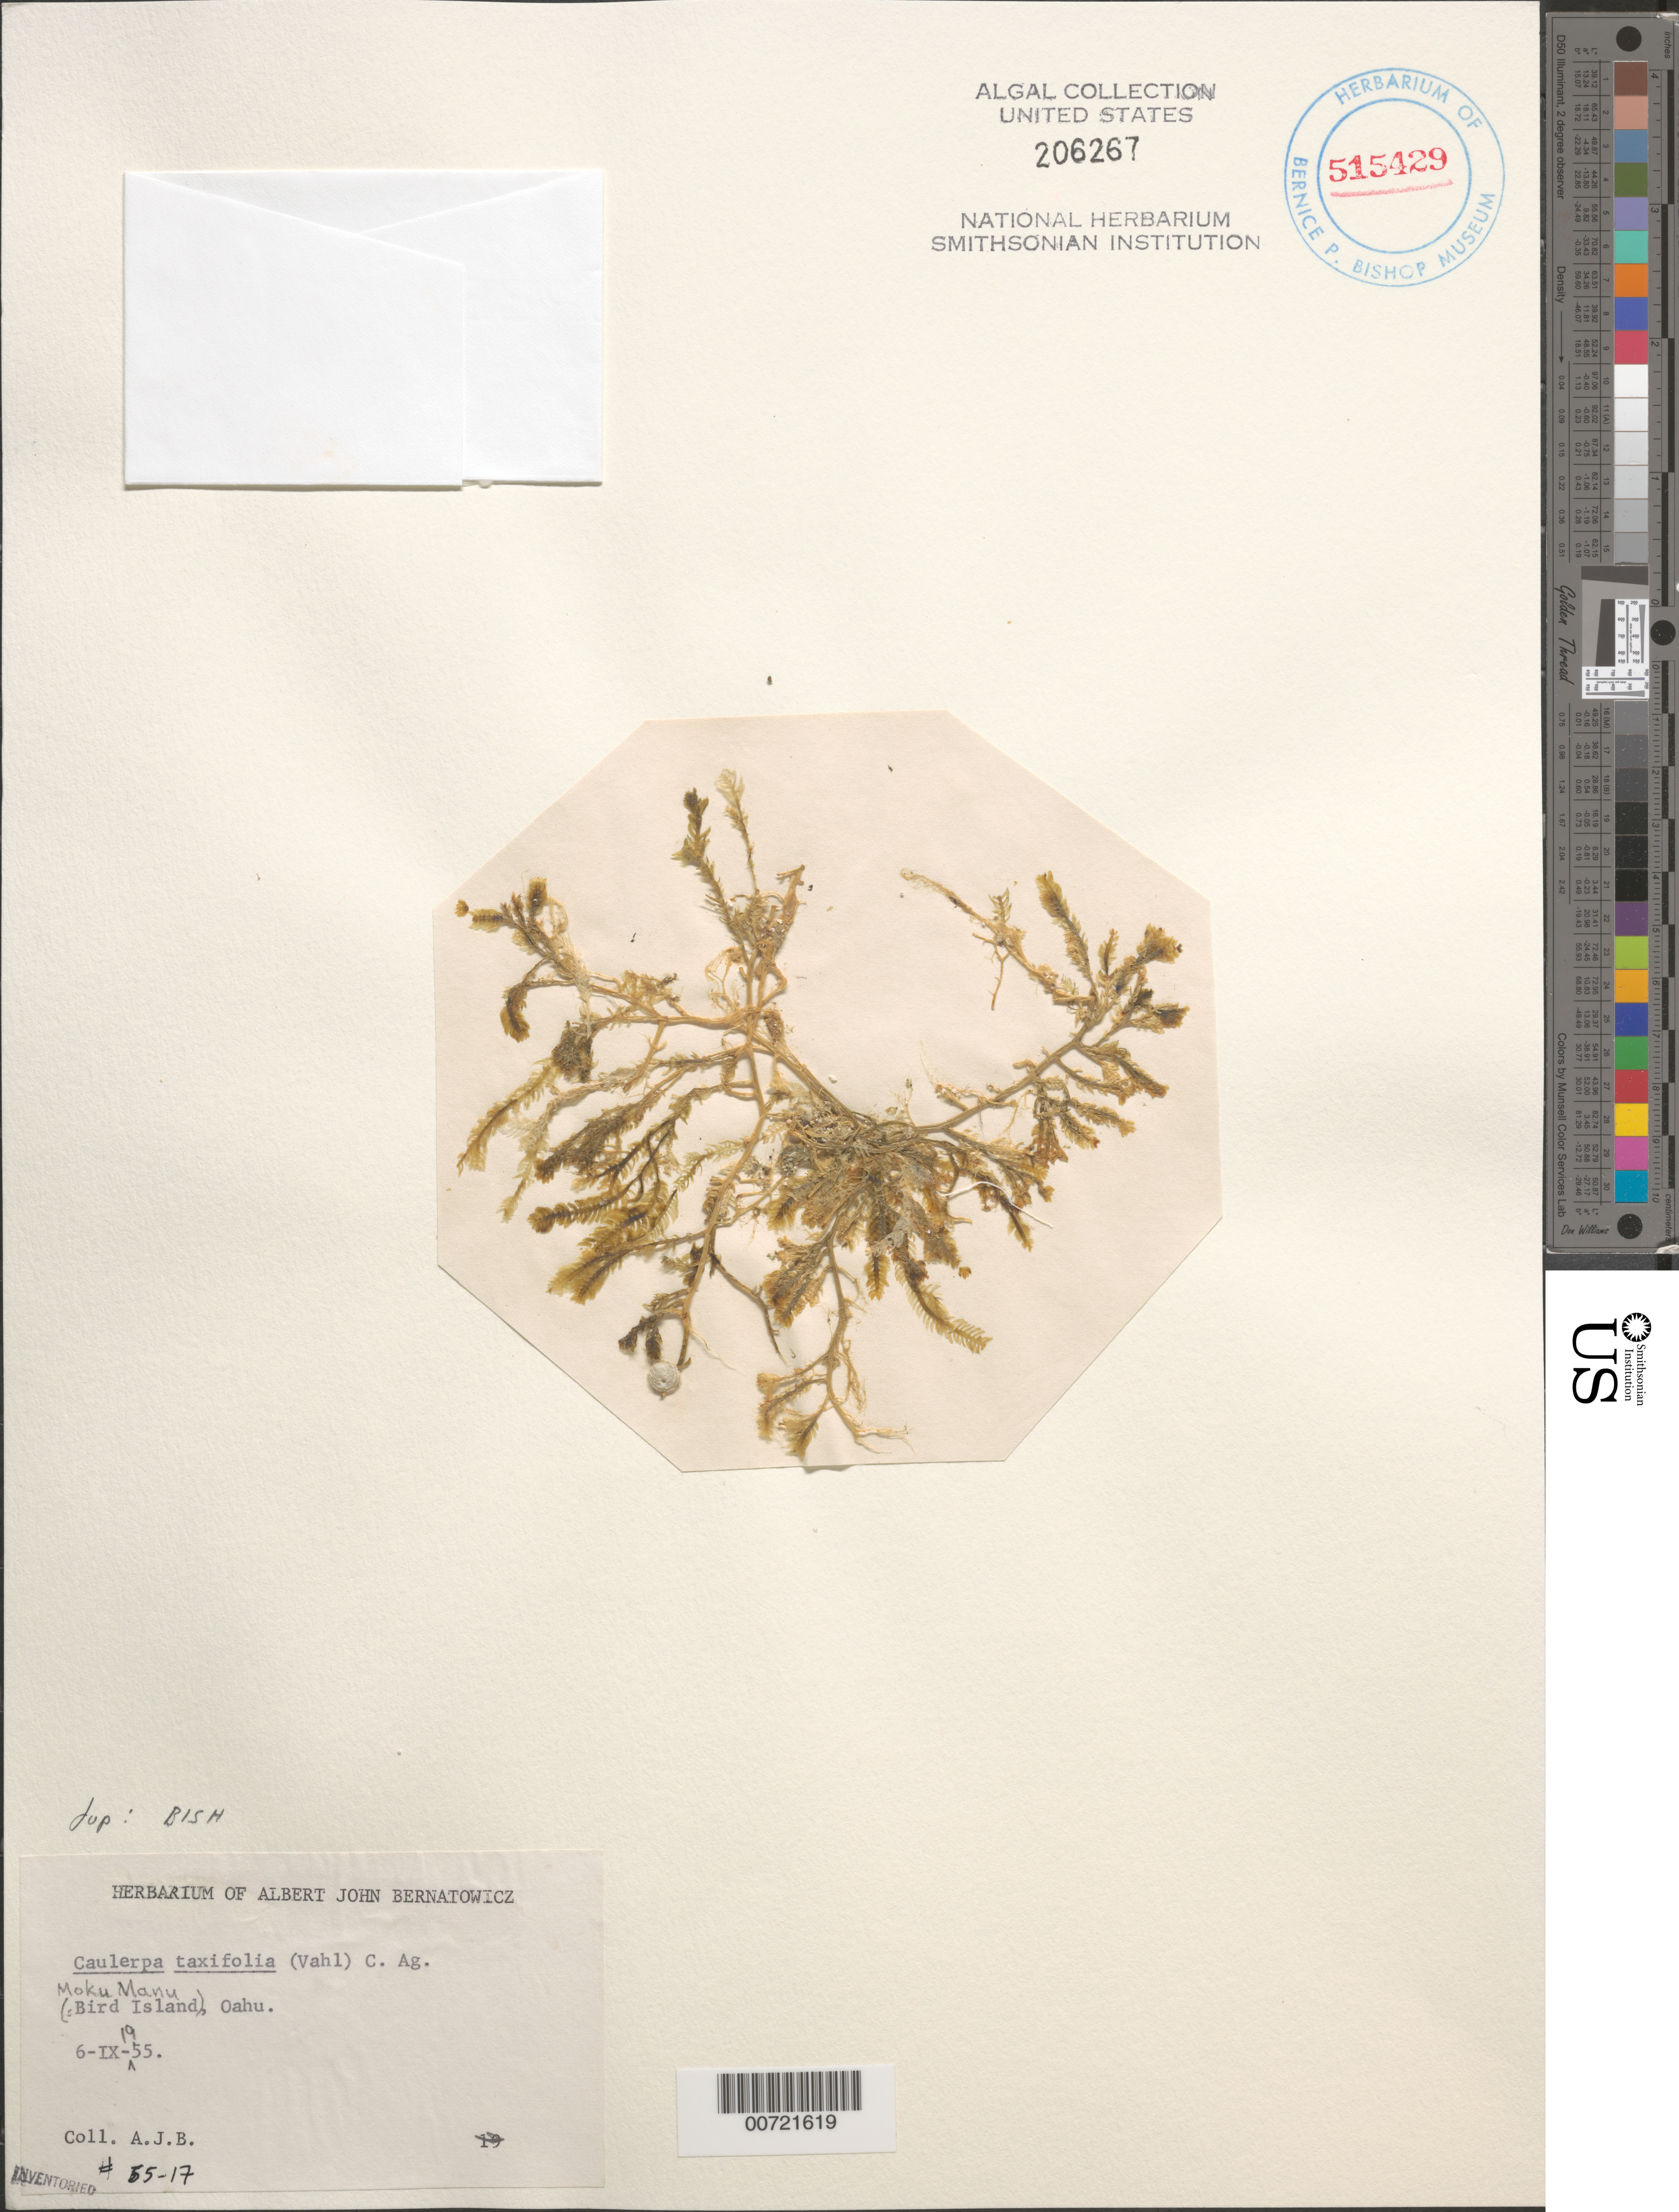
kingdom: Plantae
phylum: Chlorophyta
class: Ulvophyceae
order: Bryopsidales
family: Caulerpaceae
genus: Caulerpa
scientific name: Caulerpa taxifolia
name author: (M. Vahl) C. Agardh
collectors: A. Bernatowicz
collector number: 55-17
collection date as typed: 06 Sep 1955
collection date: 1955-09-06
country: United States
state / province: Hawaii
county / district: Honolulu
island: Oahu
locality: Moku Manu islet (Bird Island)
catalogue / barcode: US 206267